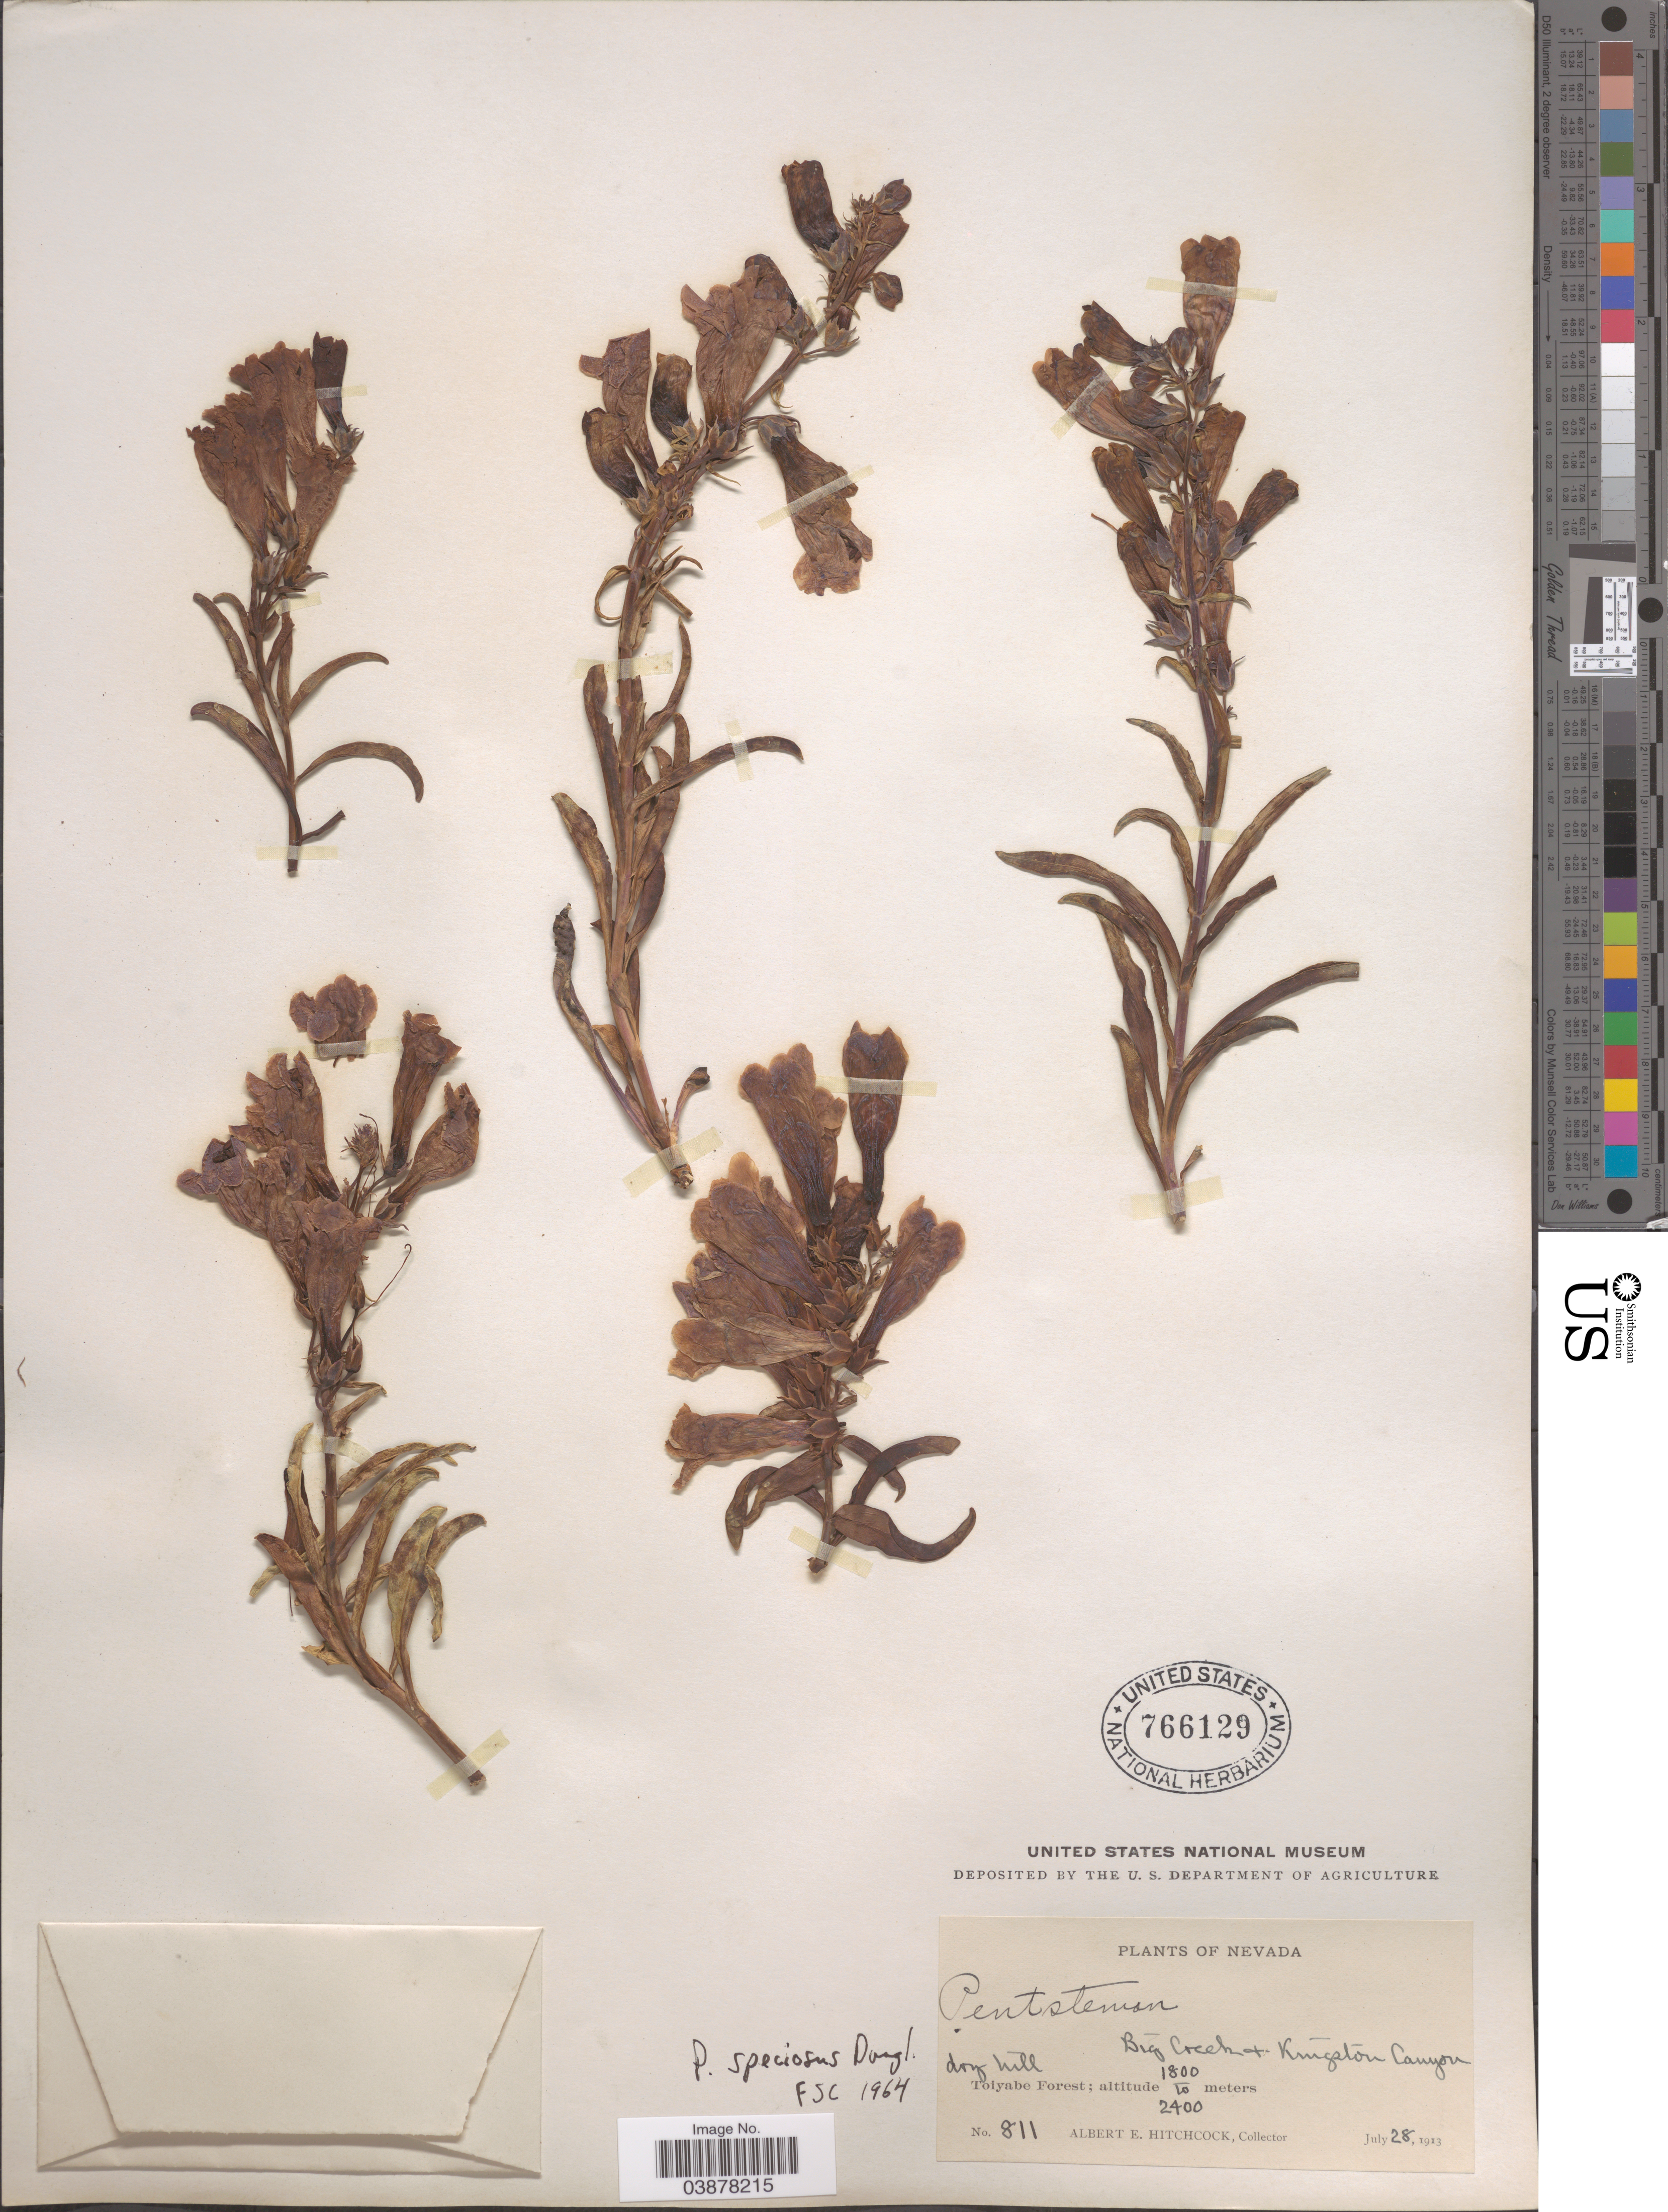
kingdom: Plantae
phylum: Tracheophyta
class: Magnoliopsida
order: Lamiales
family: Plantaginaceae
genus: Penstemon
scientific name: Penstemon speciosus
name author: Douglas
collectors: A. Hitchcock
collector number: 811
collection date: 1913-07-28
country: United States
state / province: Nevada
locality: Big Creek & Kingston Canyon. Toiyabe Forest.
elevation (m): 1800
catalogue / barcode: US 766129